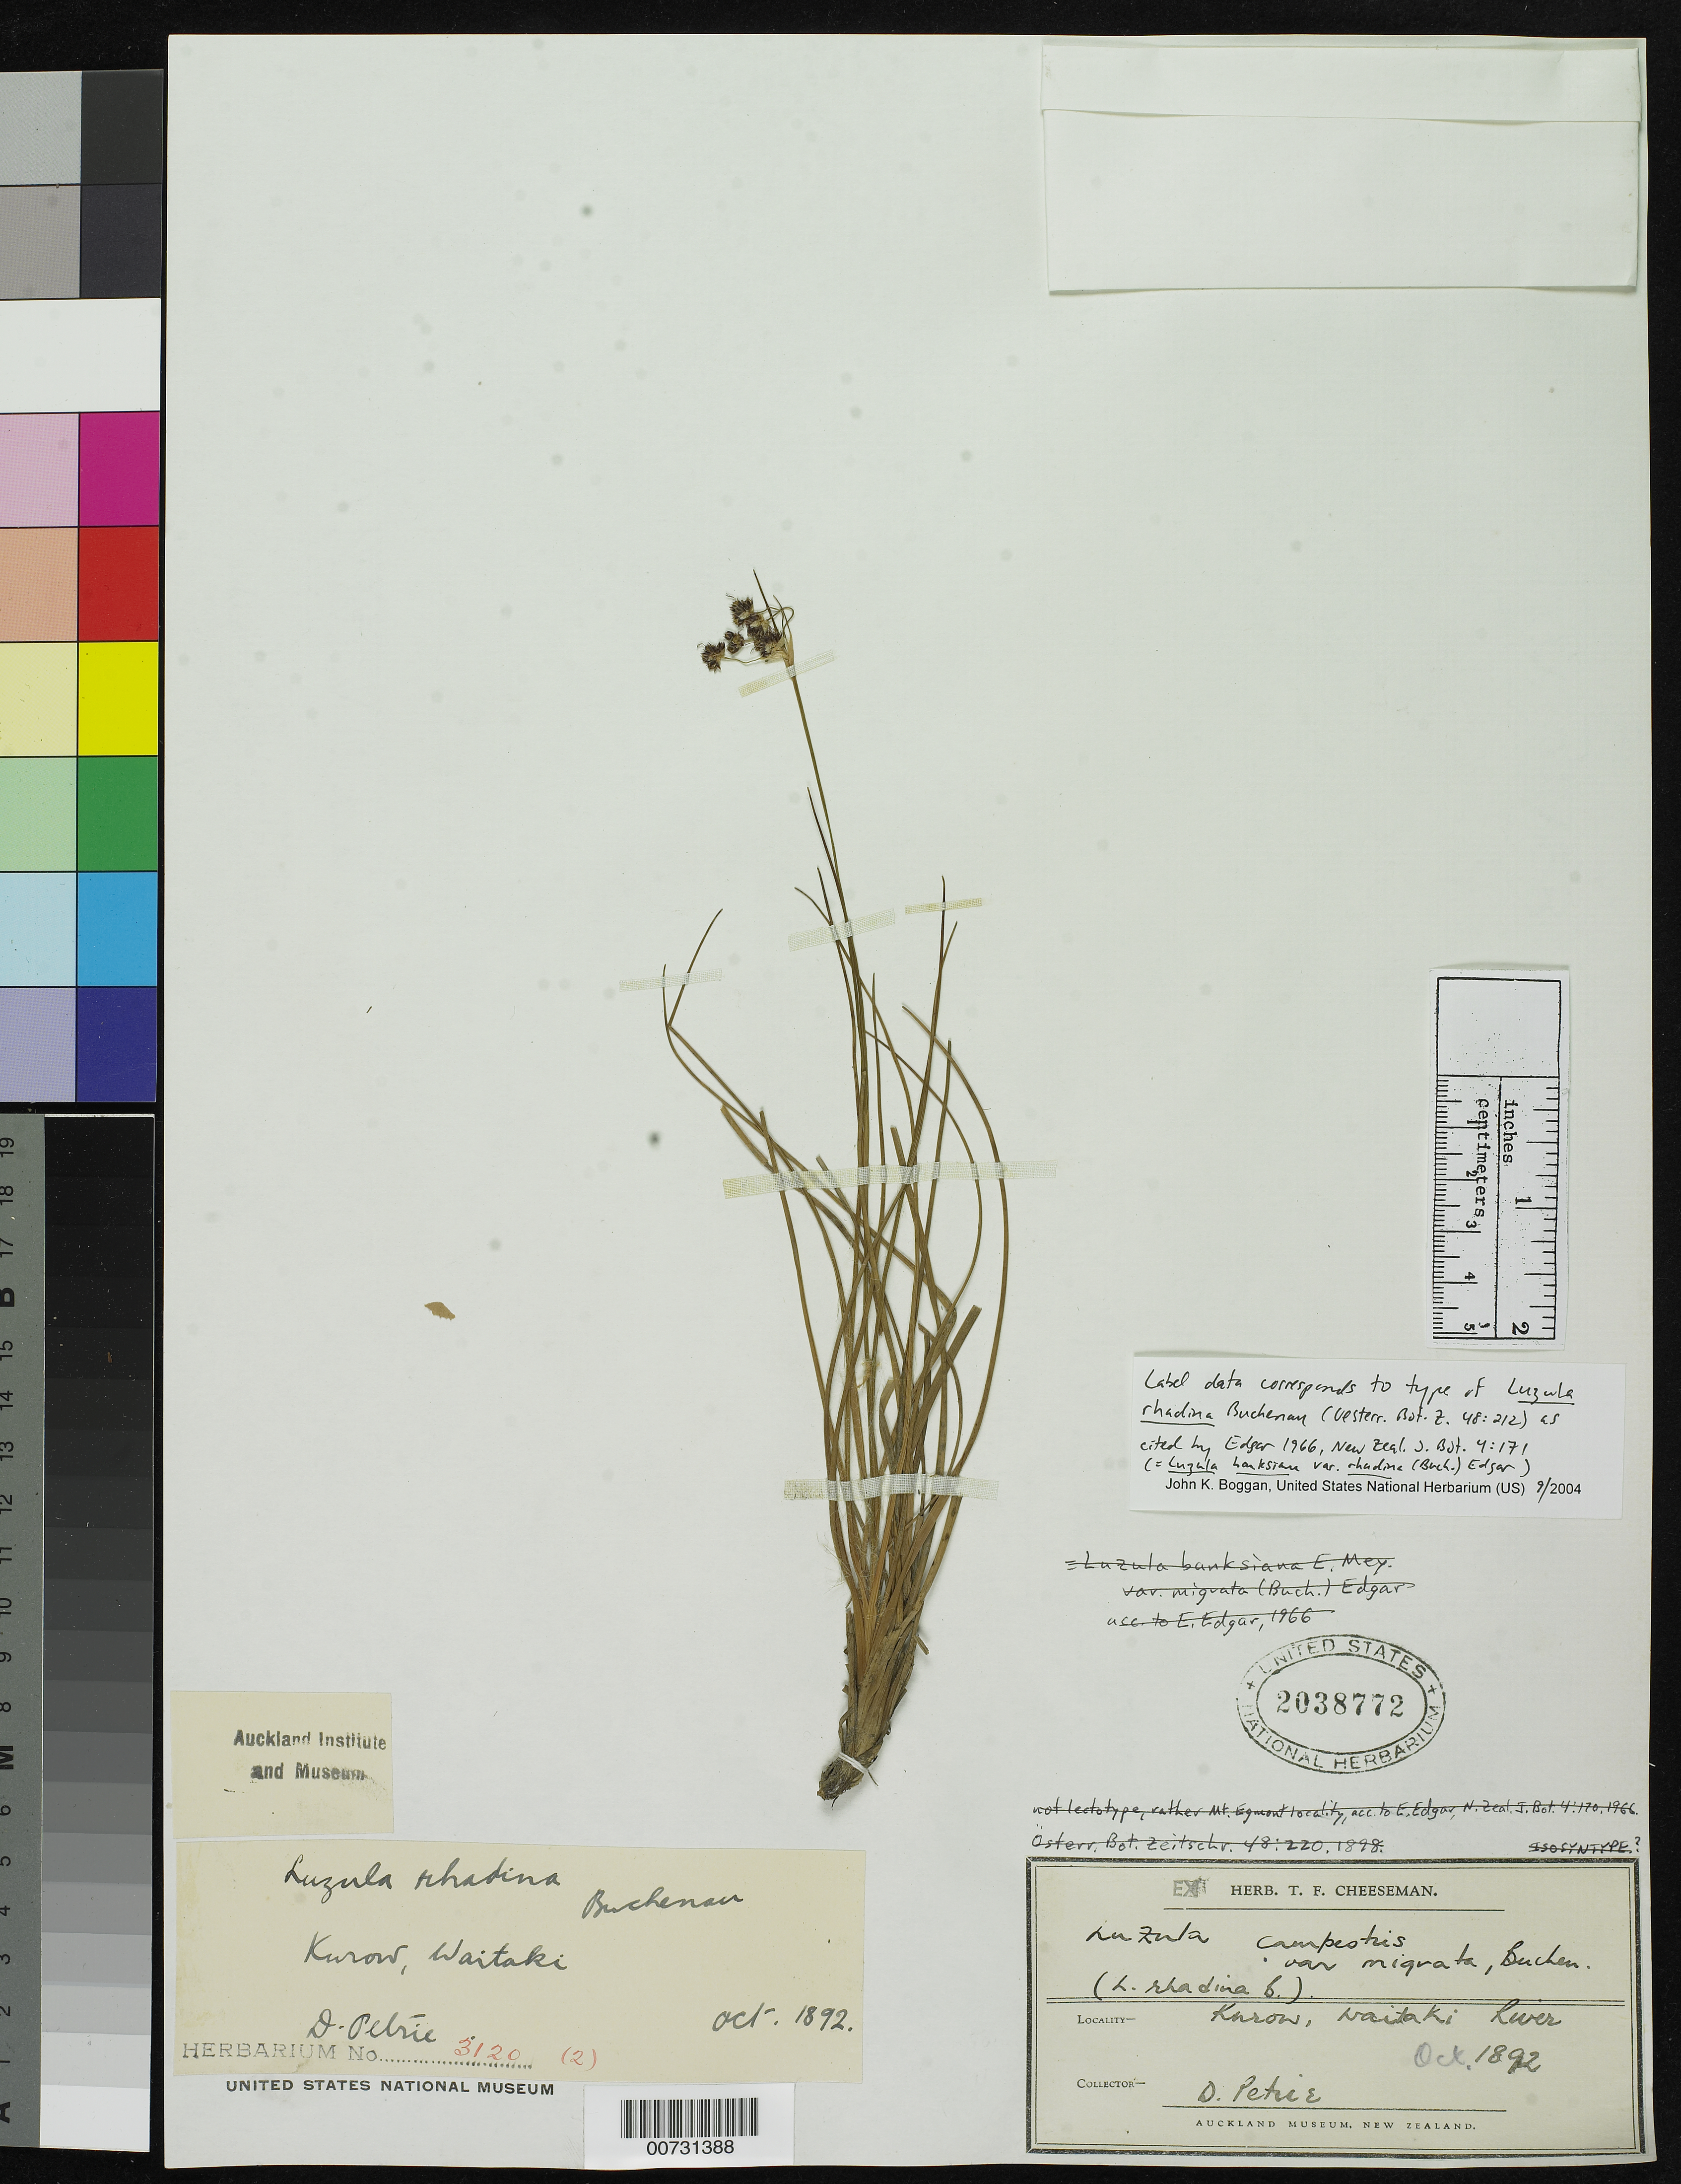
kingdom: Plantae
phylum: Tracheophyta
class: Liliopsida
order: Poales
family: Juncaceae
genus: Luzula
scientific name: Luzula rhadina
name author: Buchenau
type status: Possible Isotype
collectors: D. Petrie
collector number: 3120 (2)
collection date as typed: Oct 1892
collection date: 1892-10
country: New Zealand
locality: Kurow, Waitaki River.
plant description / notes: Ex herb. T.F. Cheeseman. Label annotations somewhat confusing; also labeled as "Luzula campestris var. migrata Buchen." but seems to be specimen cited by E. Edgar (1966, N. Zealand J. Bot. 4: 171) as type of L. rhadina Buchenau.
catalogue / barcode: US 2038772